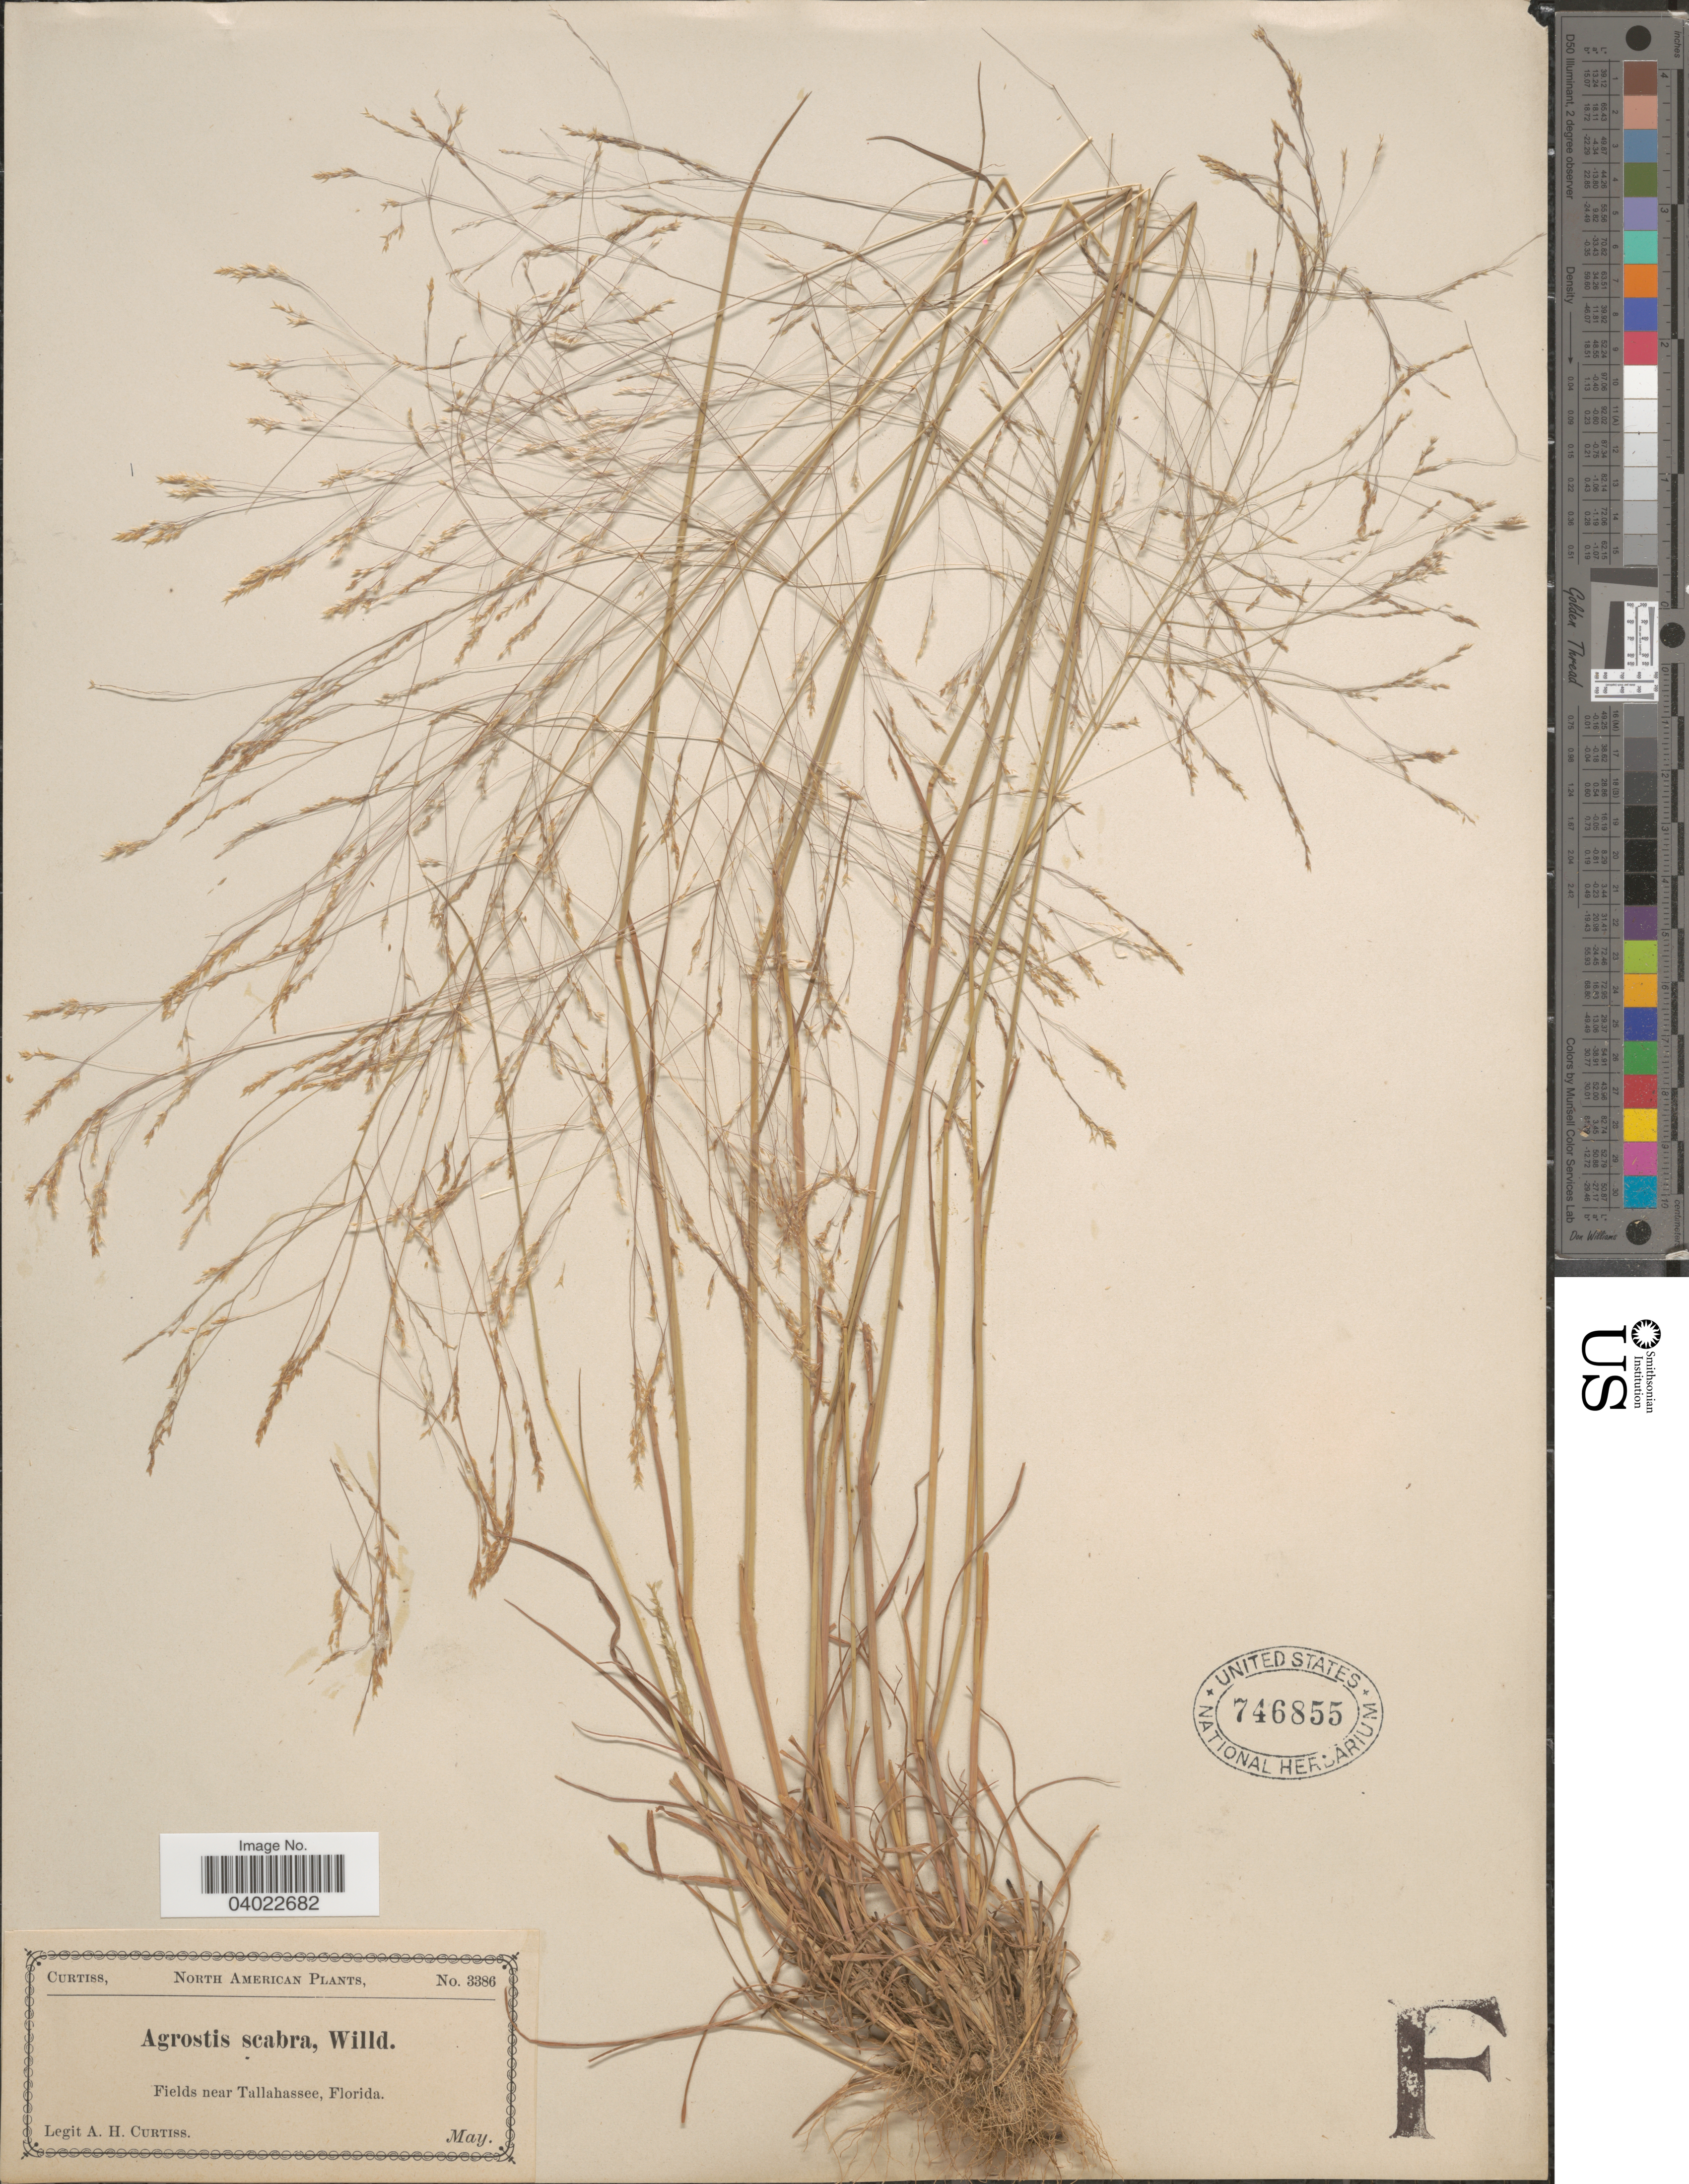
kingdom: Plantae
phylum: Tracheophyta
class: Liliopsida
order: Poales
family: Poaceae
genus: Agrostis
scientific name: Agrostis scabra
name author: Willd.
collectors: A. H. Curtiss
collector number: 3386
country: United States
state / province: Florida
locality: Fields near Tallahassee.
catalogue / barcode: US 746855